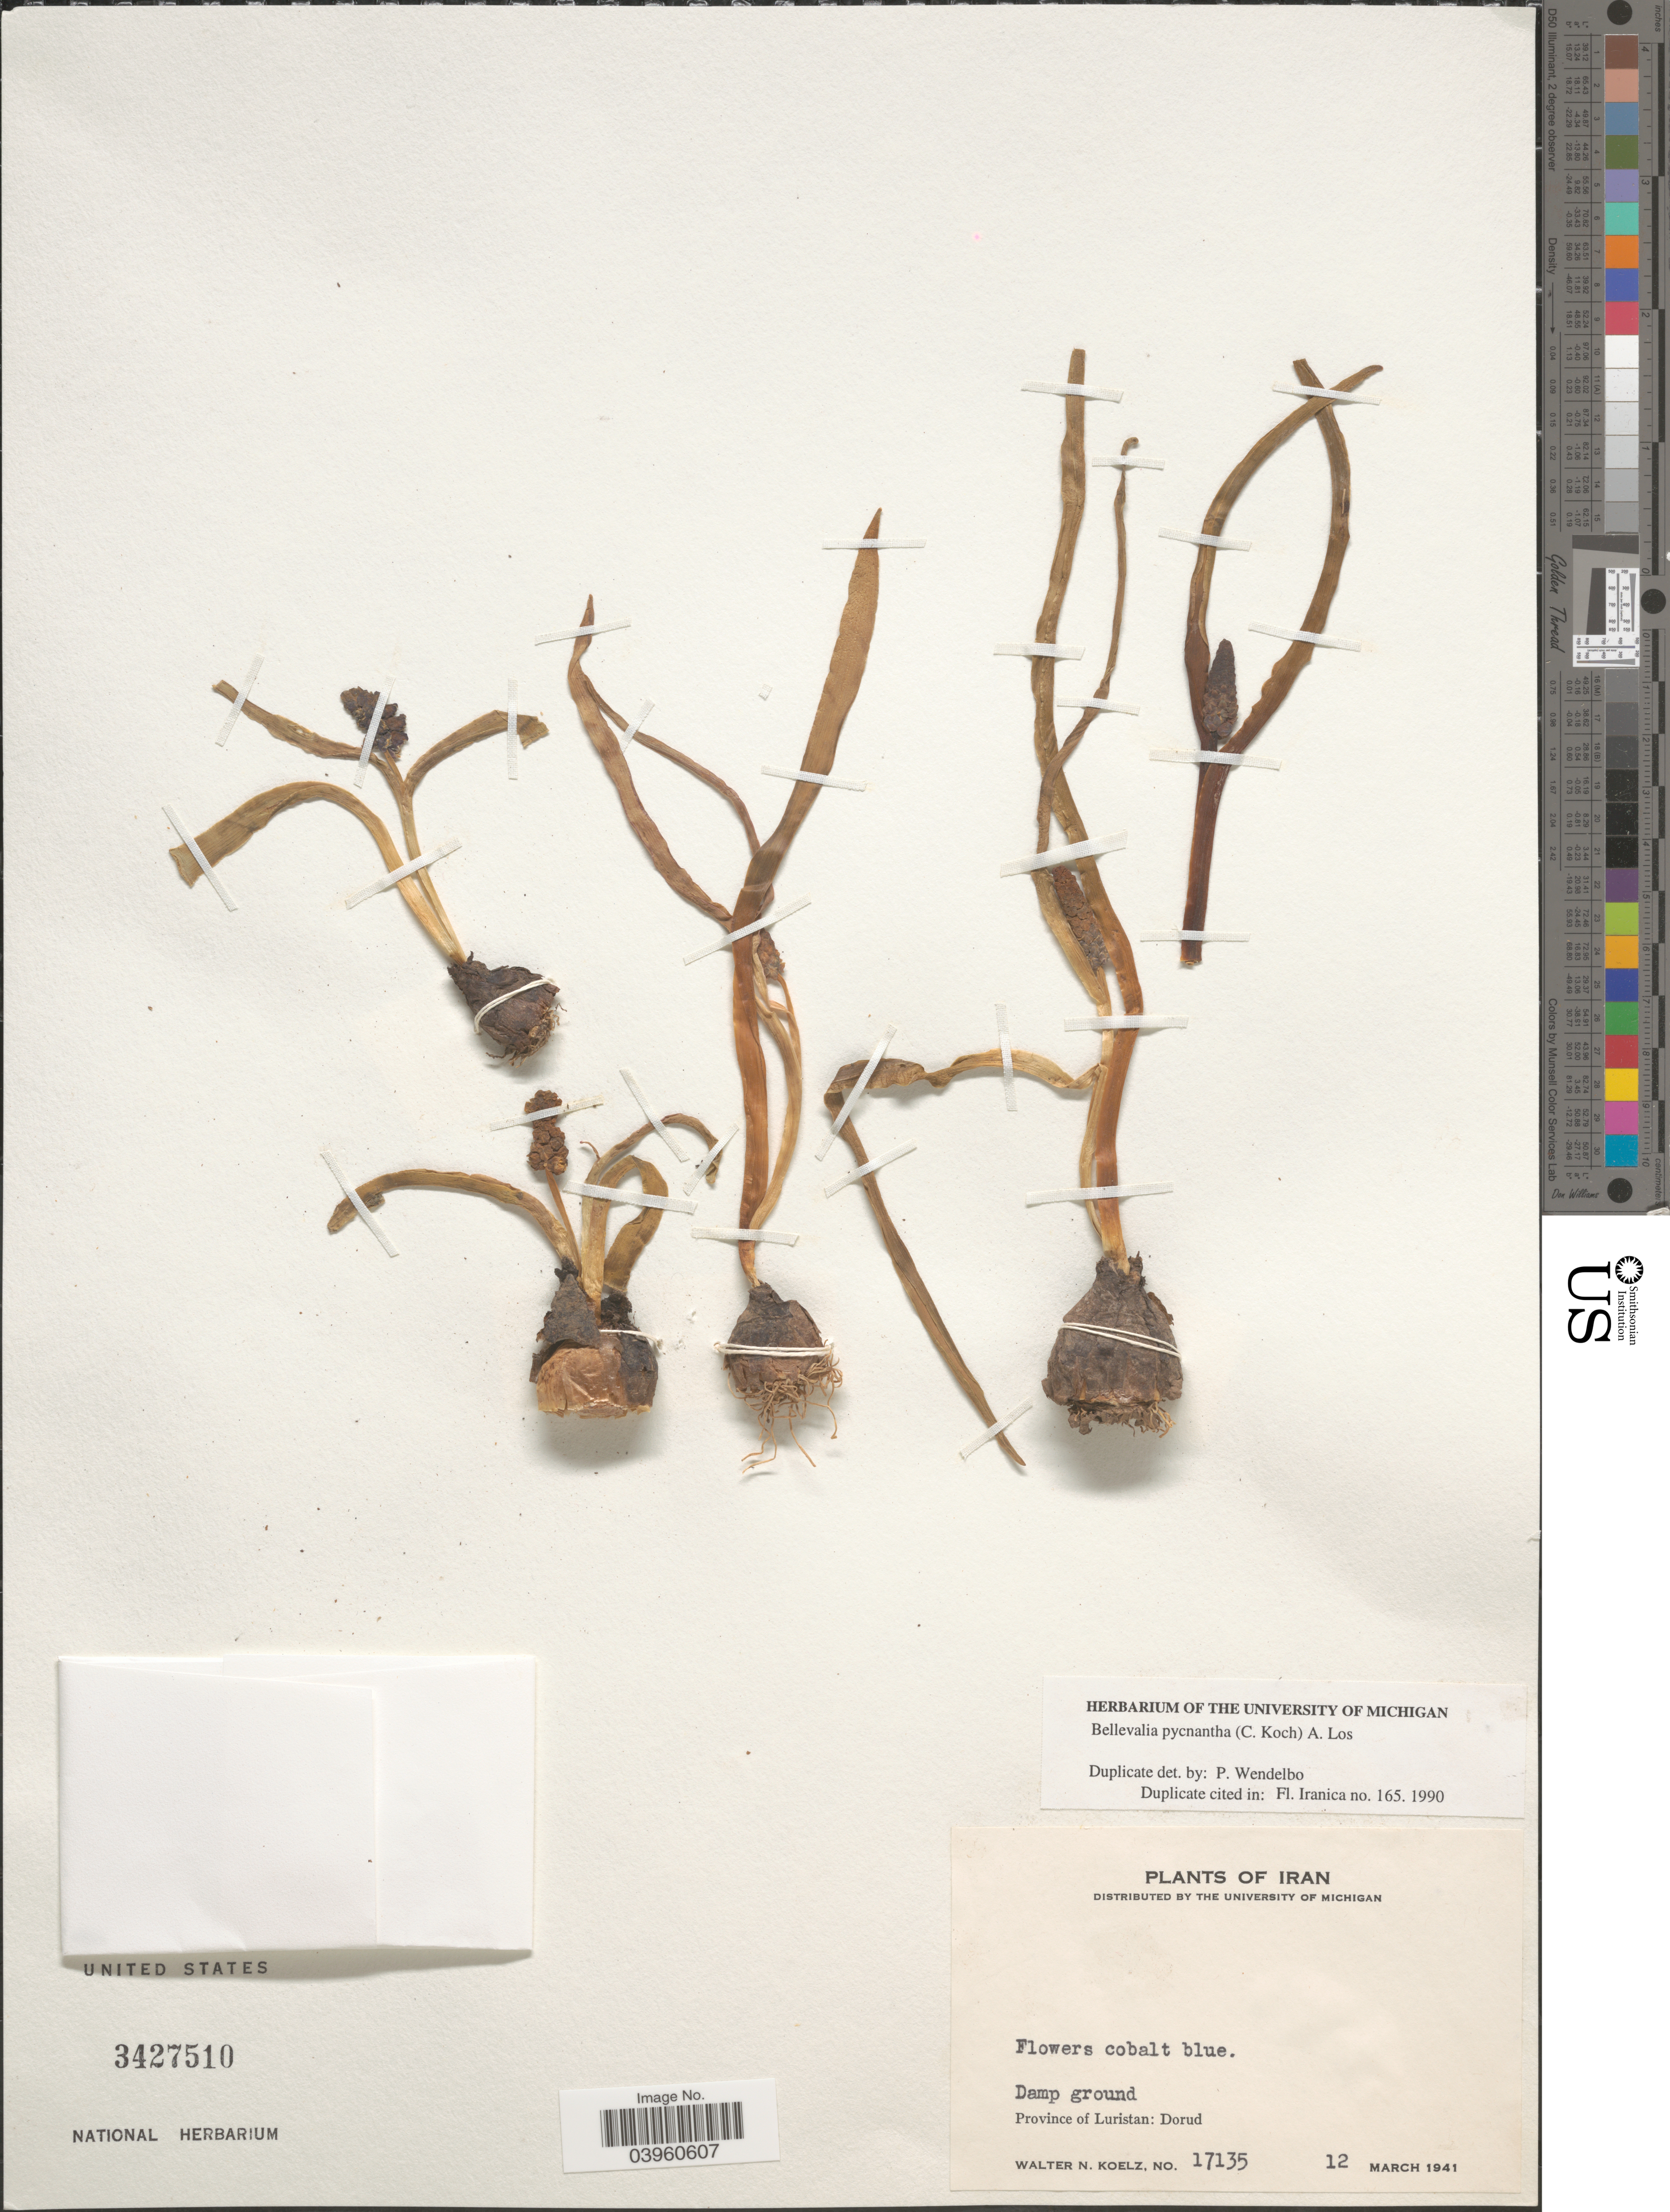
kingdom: Plantae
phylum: Tracheophyta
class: Liliopsida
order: Asparagales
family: Asparagaceae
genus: Bellevalia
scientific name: Bellevalia pycnantha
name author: (K. Koch) Losinsk.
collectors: W. N. Koelz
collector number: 17135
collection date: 1941-03-12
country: Iran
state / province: Lorestan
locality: Province of Luristan: Dorud.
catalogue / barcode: US 3427510